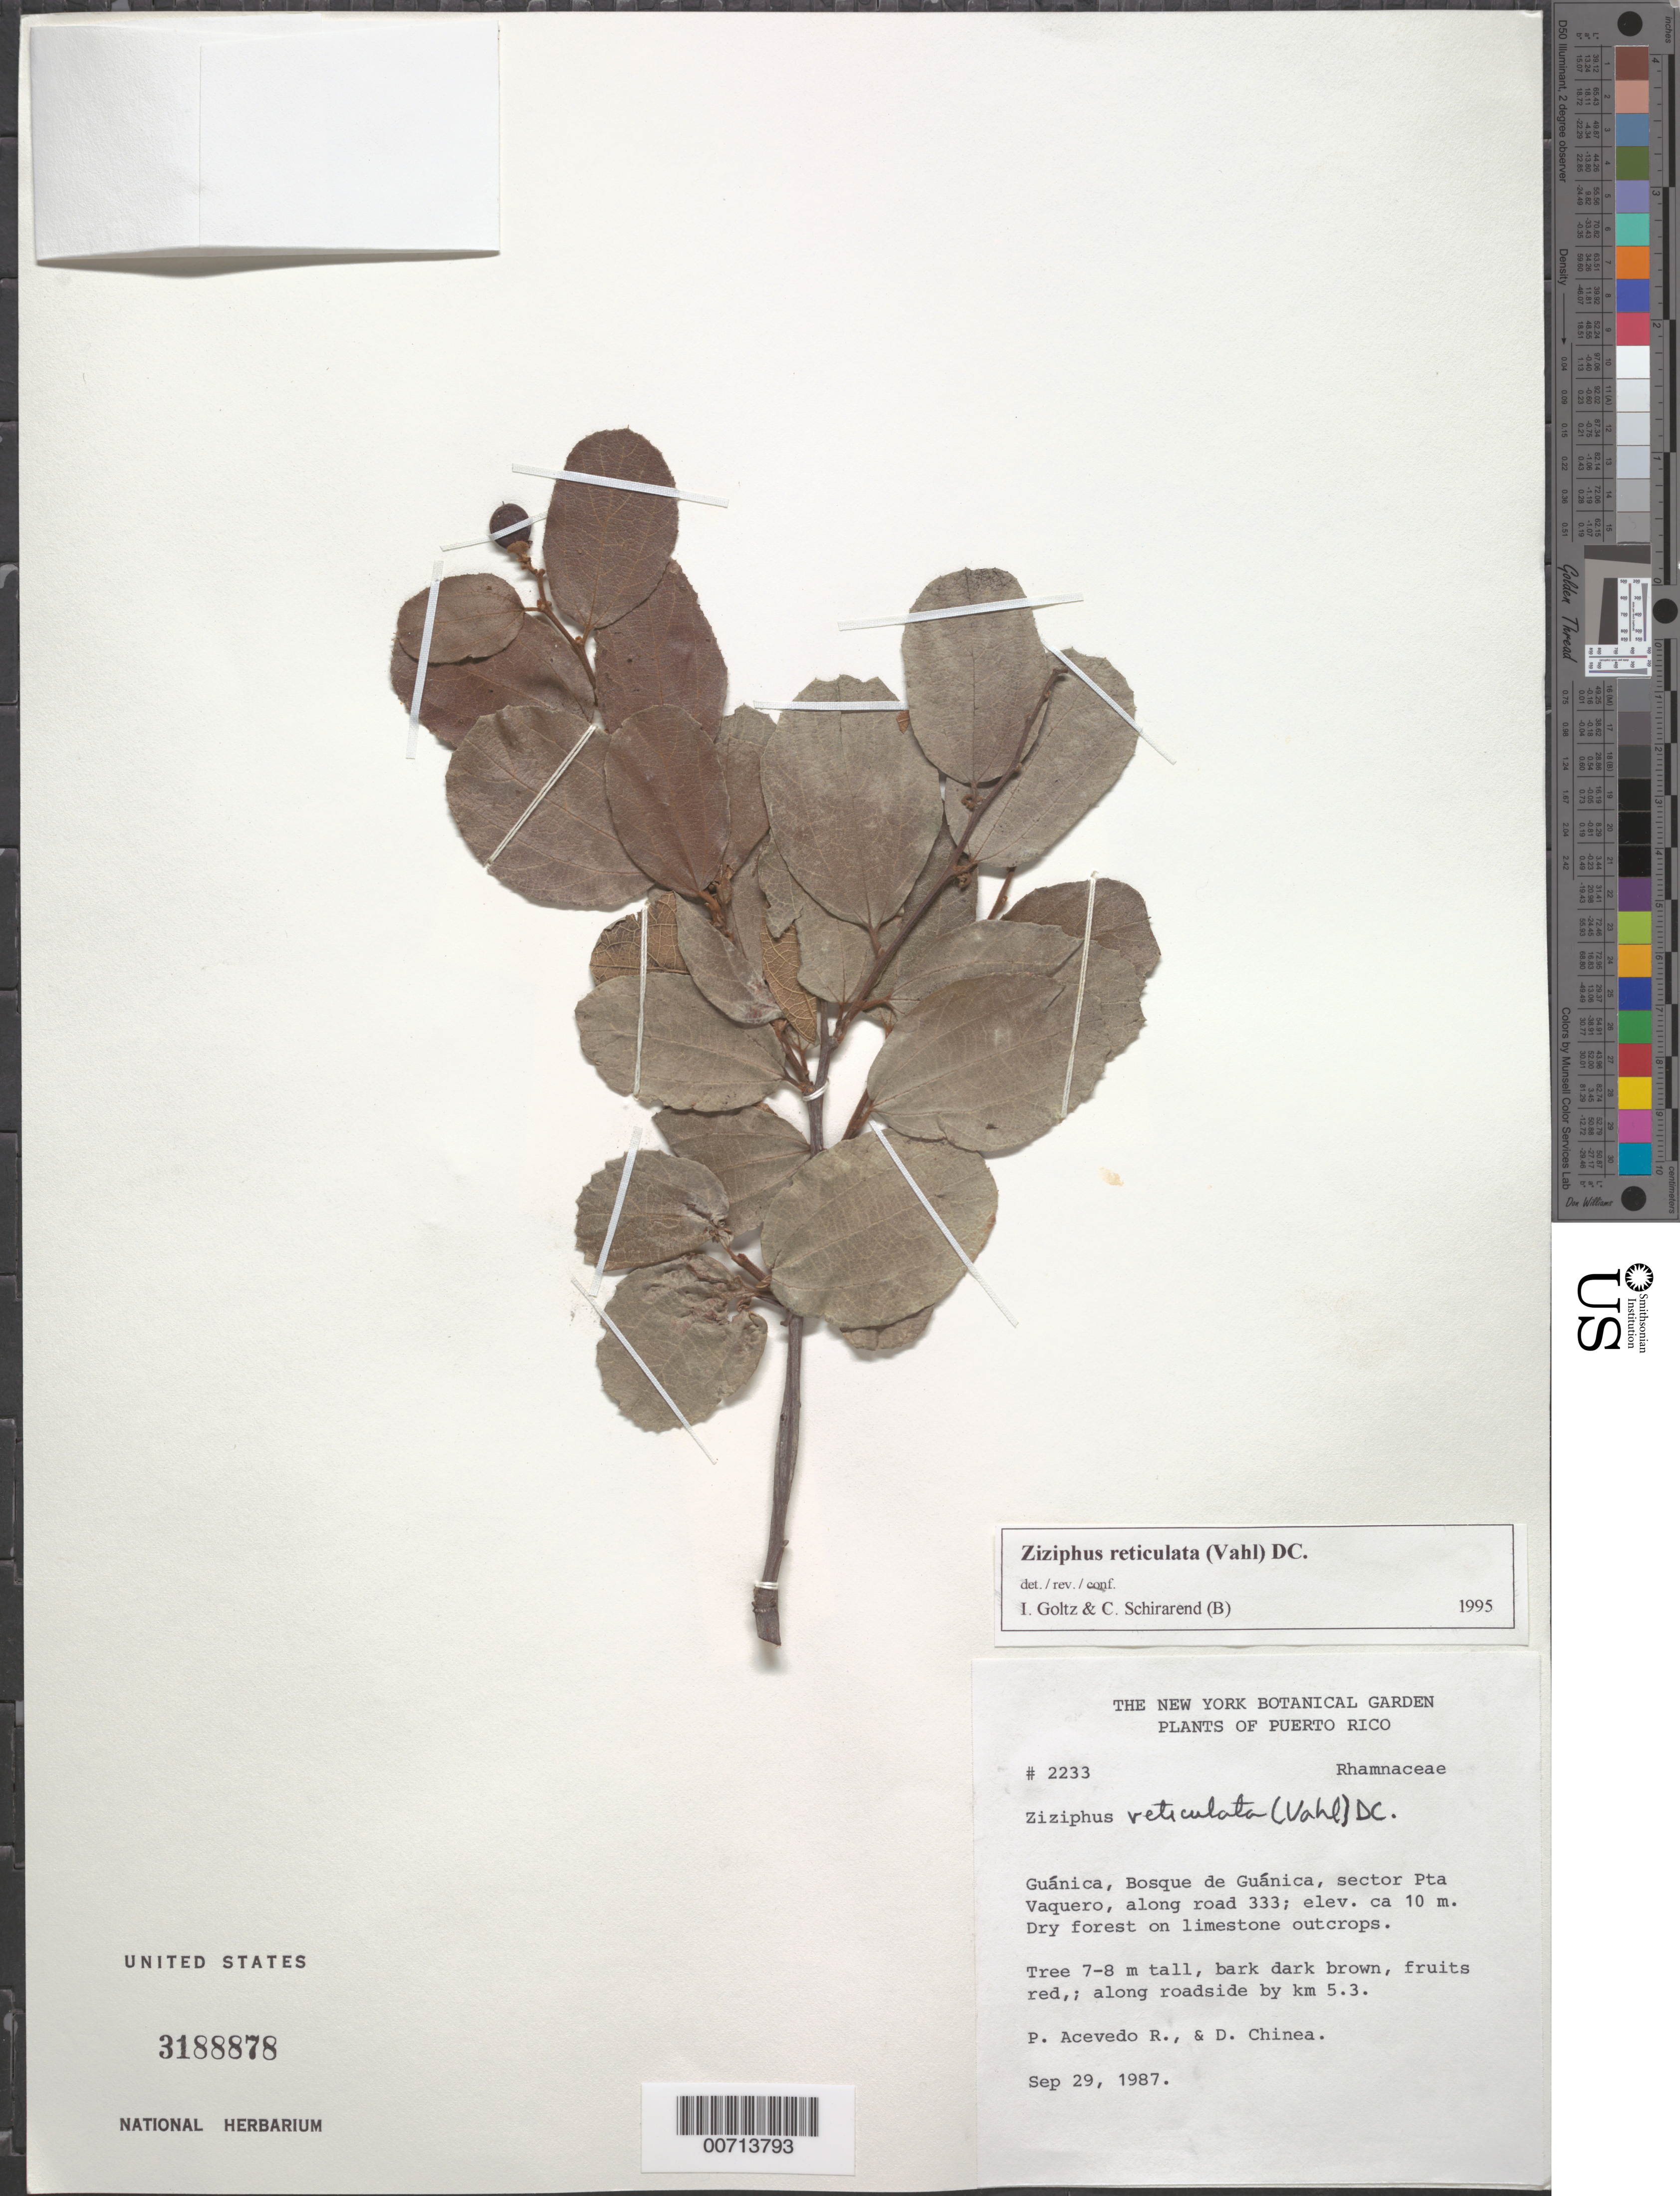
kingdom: Plantae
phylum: Tracheophyta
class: Magnoliopsida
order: Rosales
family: Rhamnaceae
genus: Sarcomphalus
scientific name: Sarcomphalus reticulatus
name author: (Vahl) Urb.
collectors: P. Acevedo-Rodr. & D. Chinea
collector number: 2233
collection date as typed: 29 Sep 1987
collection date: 1987-09-29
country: Puerto Rico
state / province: Guánica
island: Puerto Rico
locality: Guánica; Guánica Forest Reserve.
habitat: Roadside.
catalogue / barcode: US 3188878